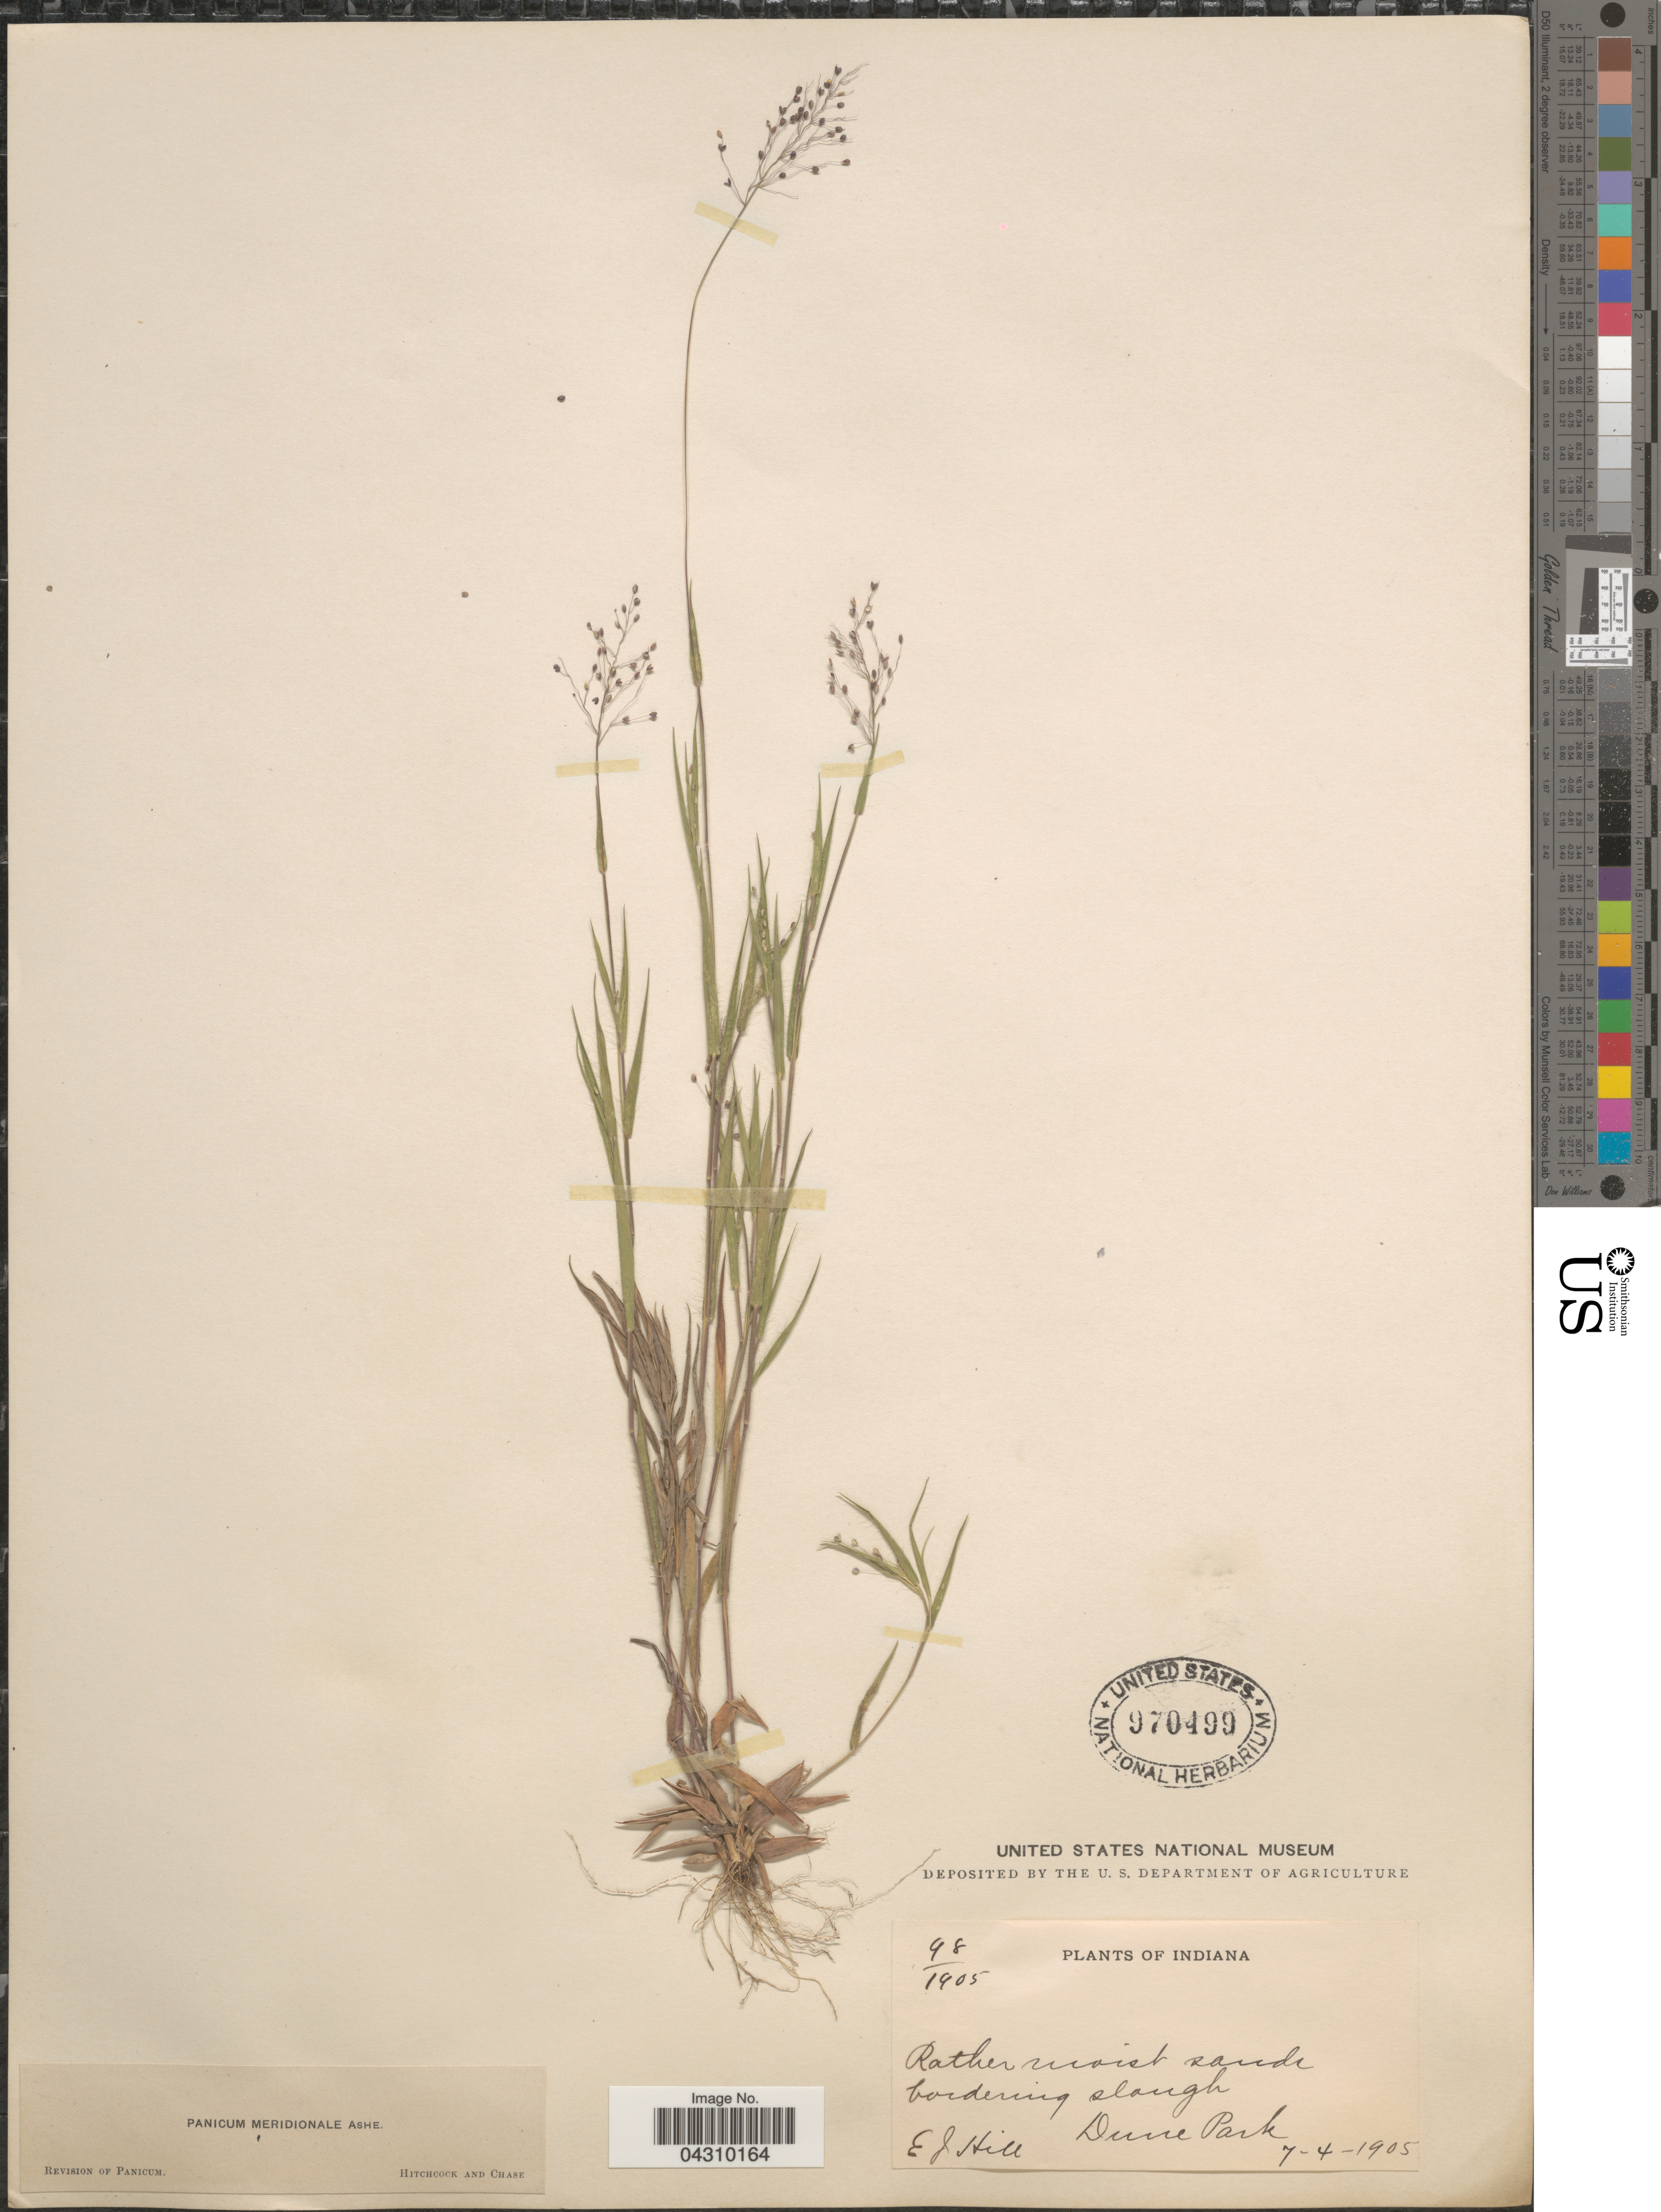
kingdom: Plantae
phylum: Tracheophyta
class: Liliopsida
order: Poales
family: Poaceae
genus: Dichanthelium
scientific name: Dichanthelium acuminatum var. acuminatum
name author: (Sw.) Gould & C.A. Clark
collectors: E. J. Hill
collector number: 98/1905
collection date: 1905-07-04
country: United States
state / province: Indiana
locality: Dune Park.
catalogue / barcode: US 970499